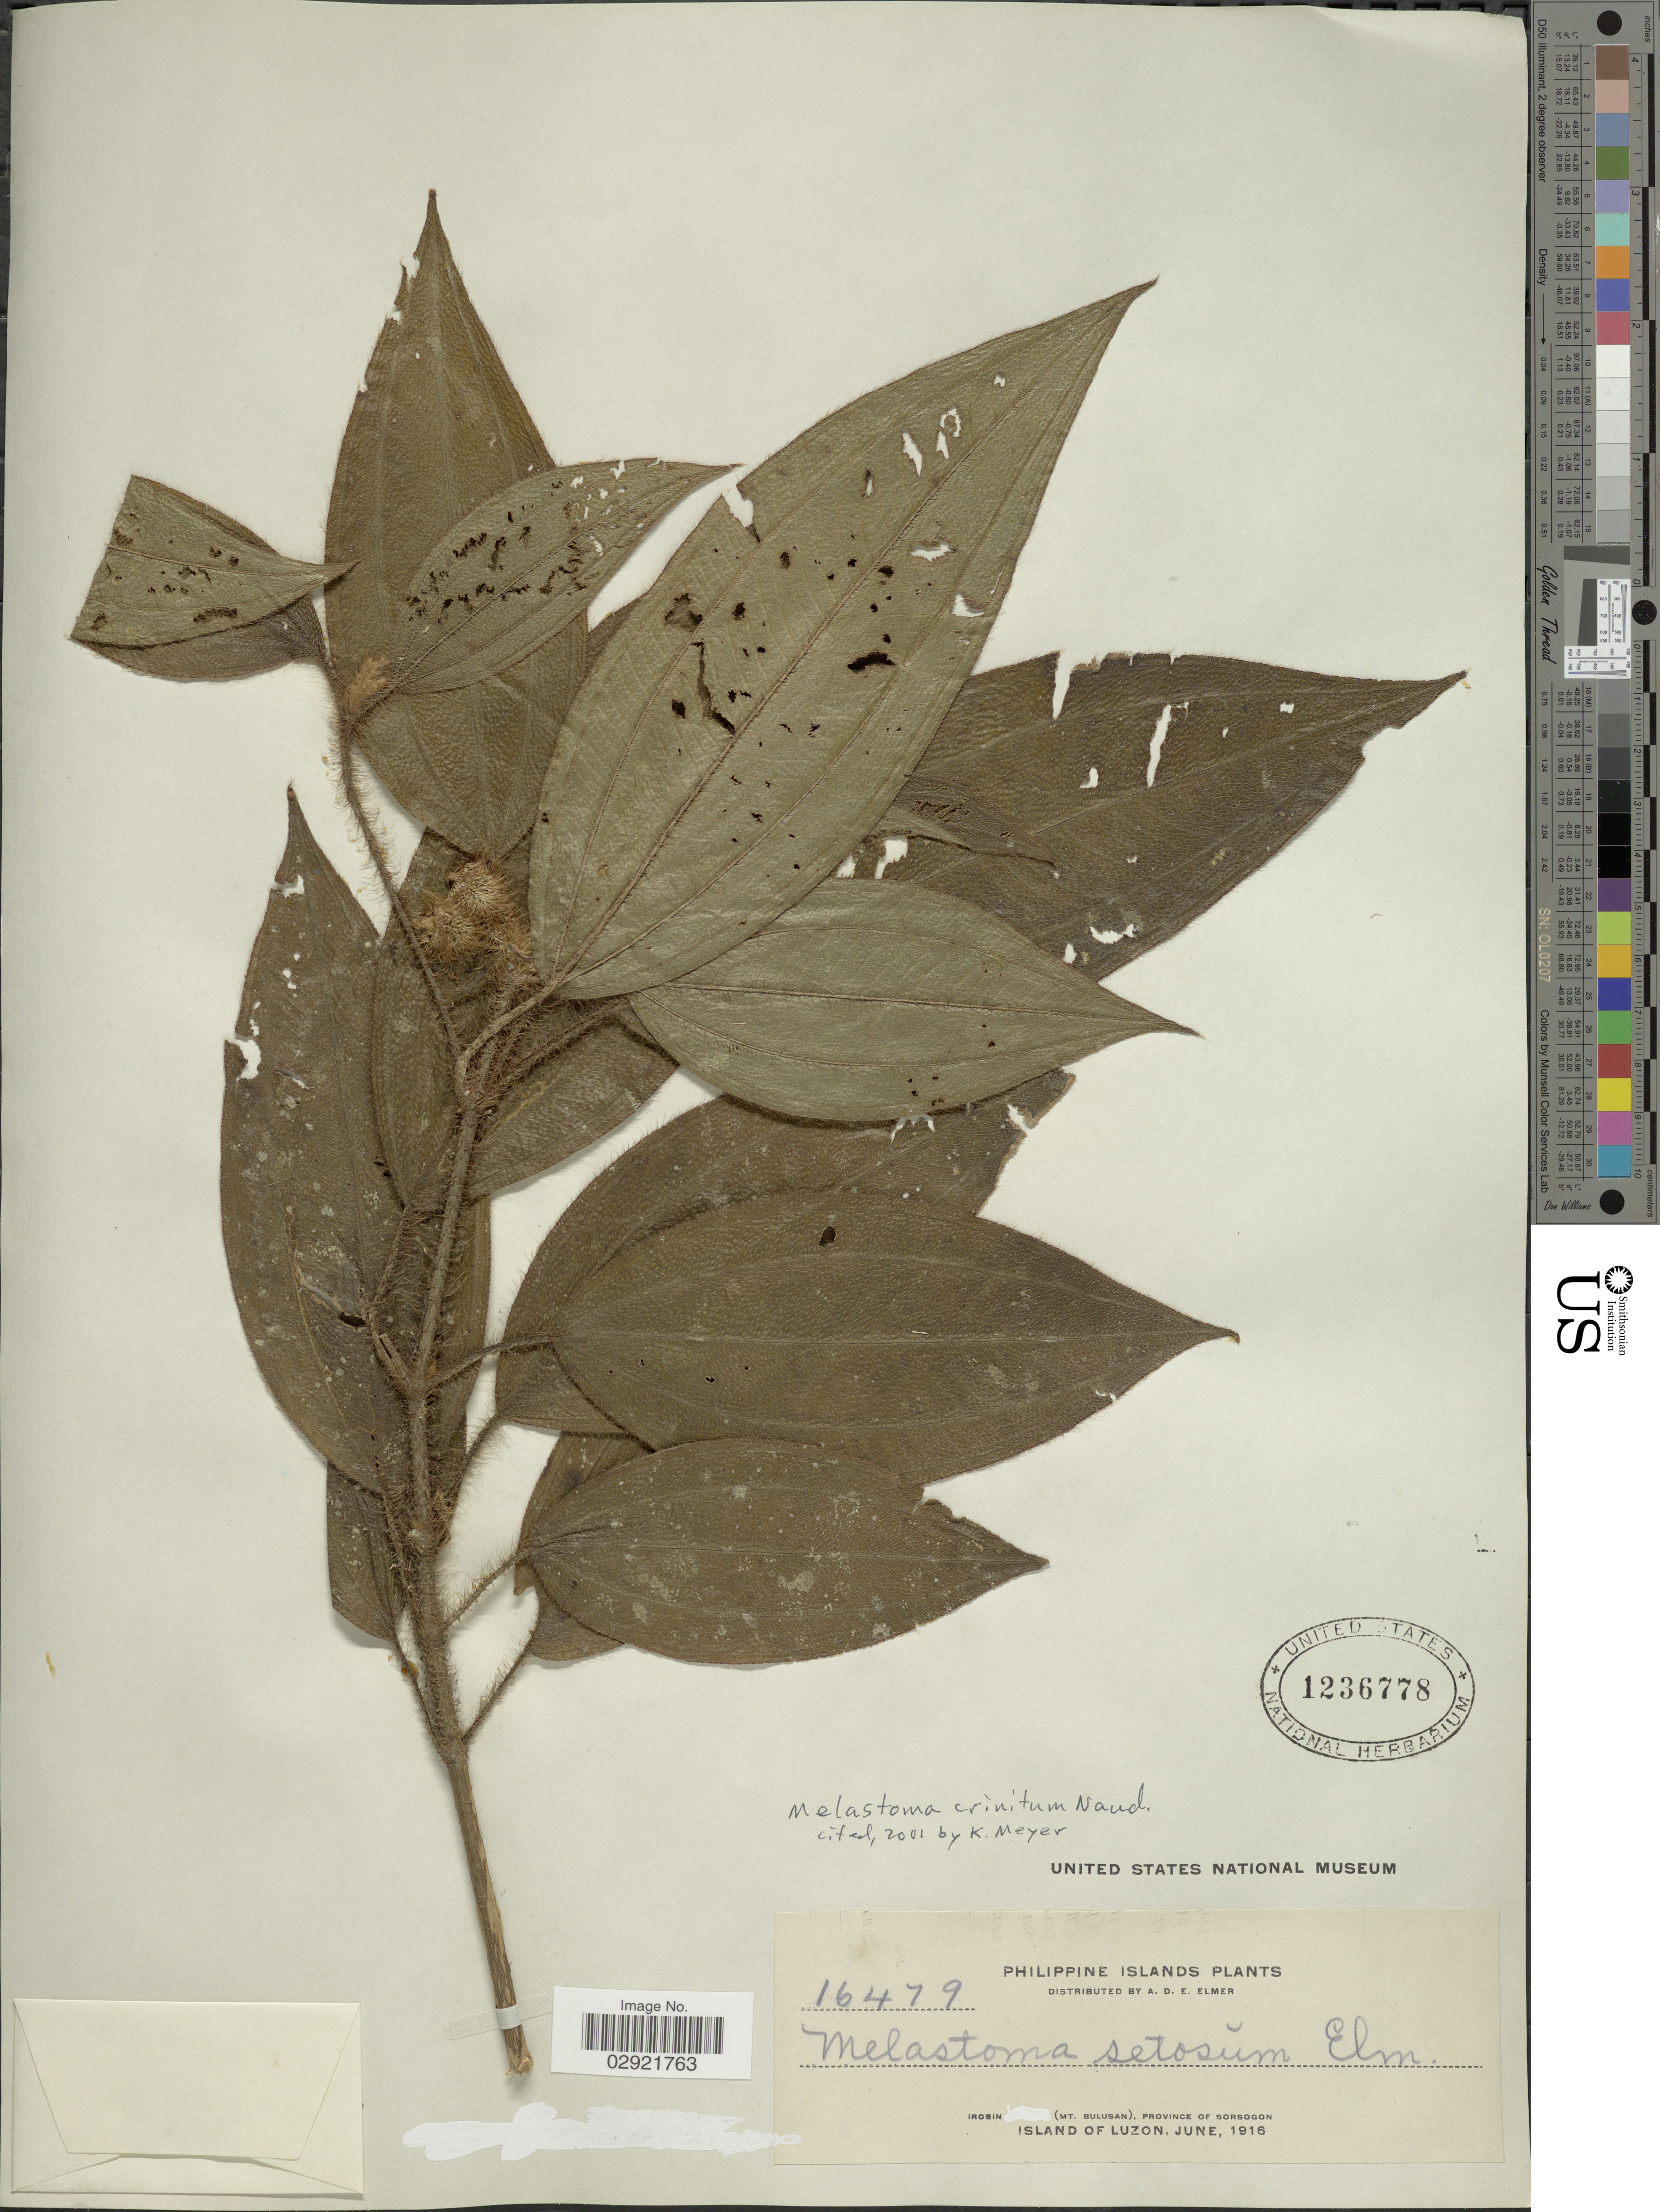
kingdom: Plantae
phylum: Tracheophyta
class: Magnoliopsida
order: Myrtales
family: Melastomataceae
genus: Melastoma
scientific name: Melastoma crinitum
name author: Roxb.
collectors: A. D. E. Elmer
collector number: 16479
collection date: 1916-06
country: Philippines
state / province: Bicol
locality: Philippine Islands. Irosin (Mt. Bulusan), Province of Sorsogon. Island of Luzon.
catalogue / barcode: US 1236778